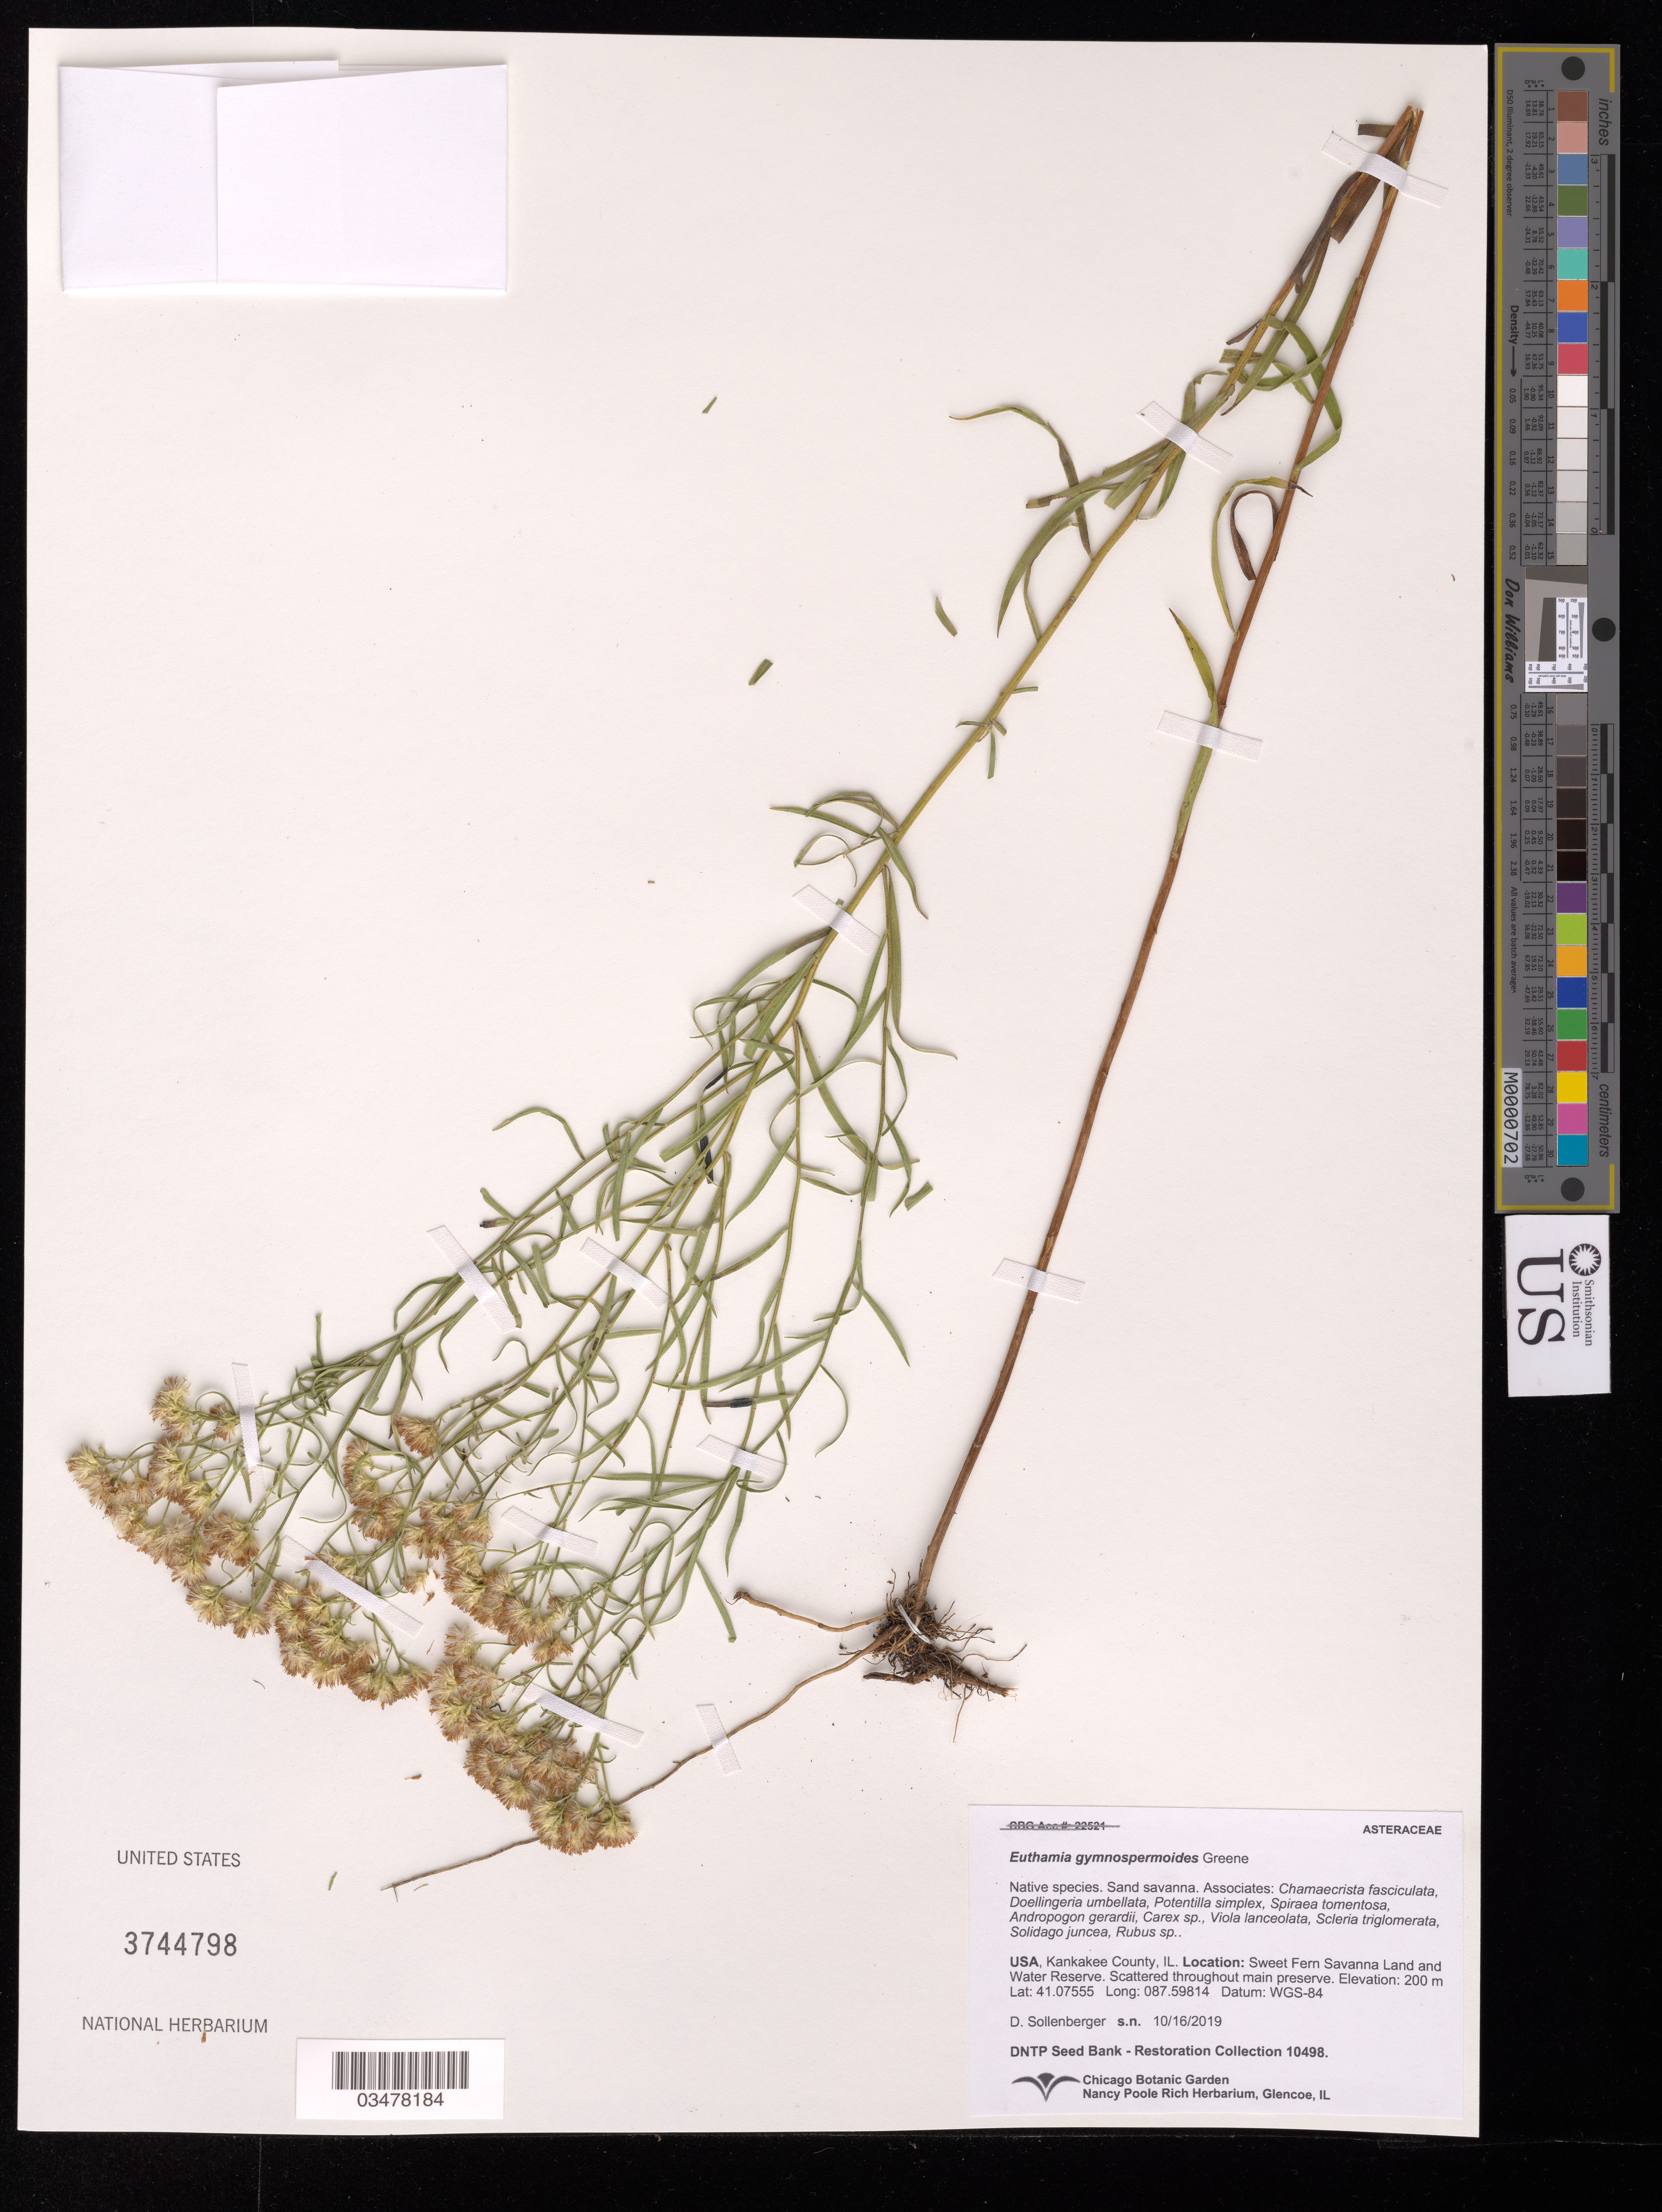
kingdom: Plantae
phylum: Tracheophyta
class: Magnoliopsida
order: Asterales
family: Asteraceae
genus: Euthamia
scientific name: Euthamia gymnospermoides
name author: Greene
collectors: D. Sollenberger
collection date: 2019-10-16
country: United States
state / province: Illinois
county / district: Kankakee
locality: Sweet Fern Savanna Land and Water Reserve.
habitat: Sand savanna. With Potentilla simplex, Spiraea tomentosa, Carex sp., Solidago juncea, Rubus sp., etc.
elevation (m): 200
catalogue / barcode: US 3744798